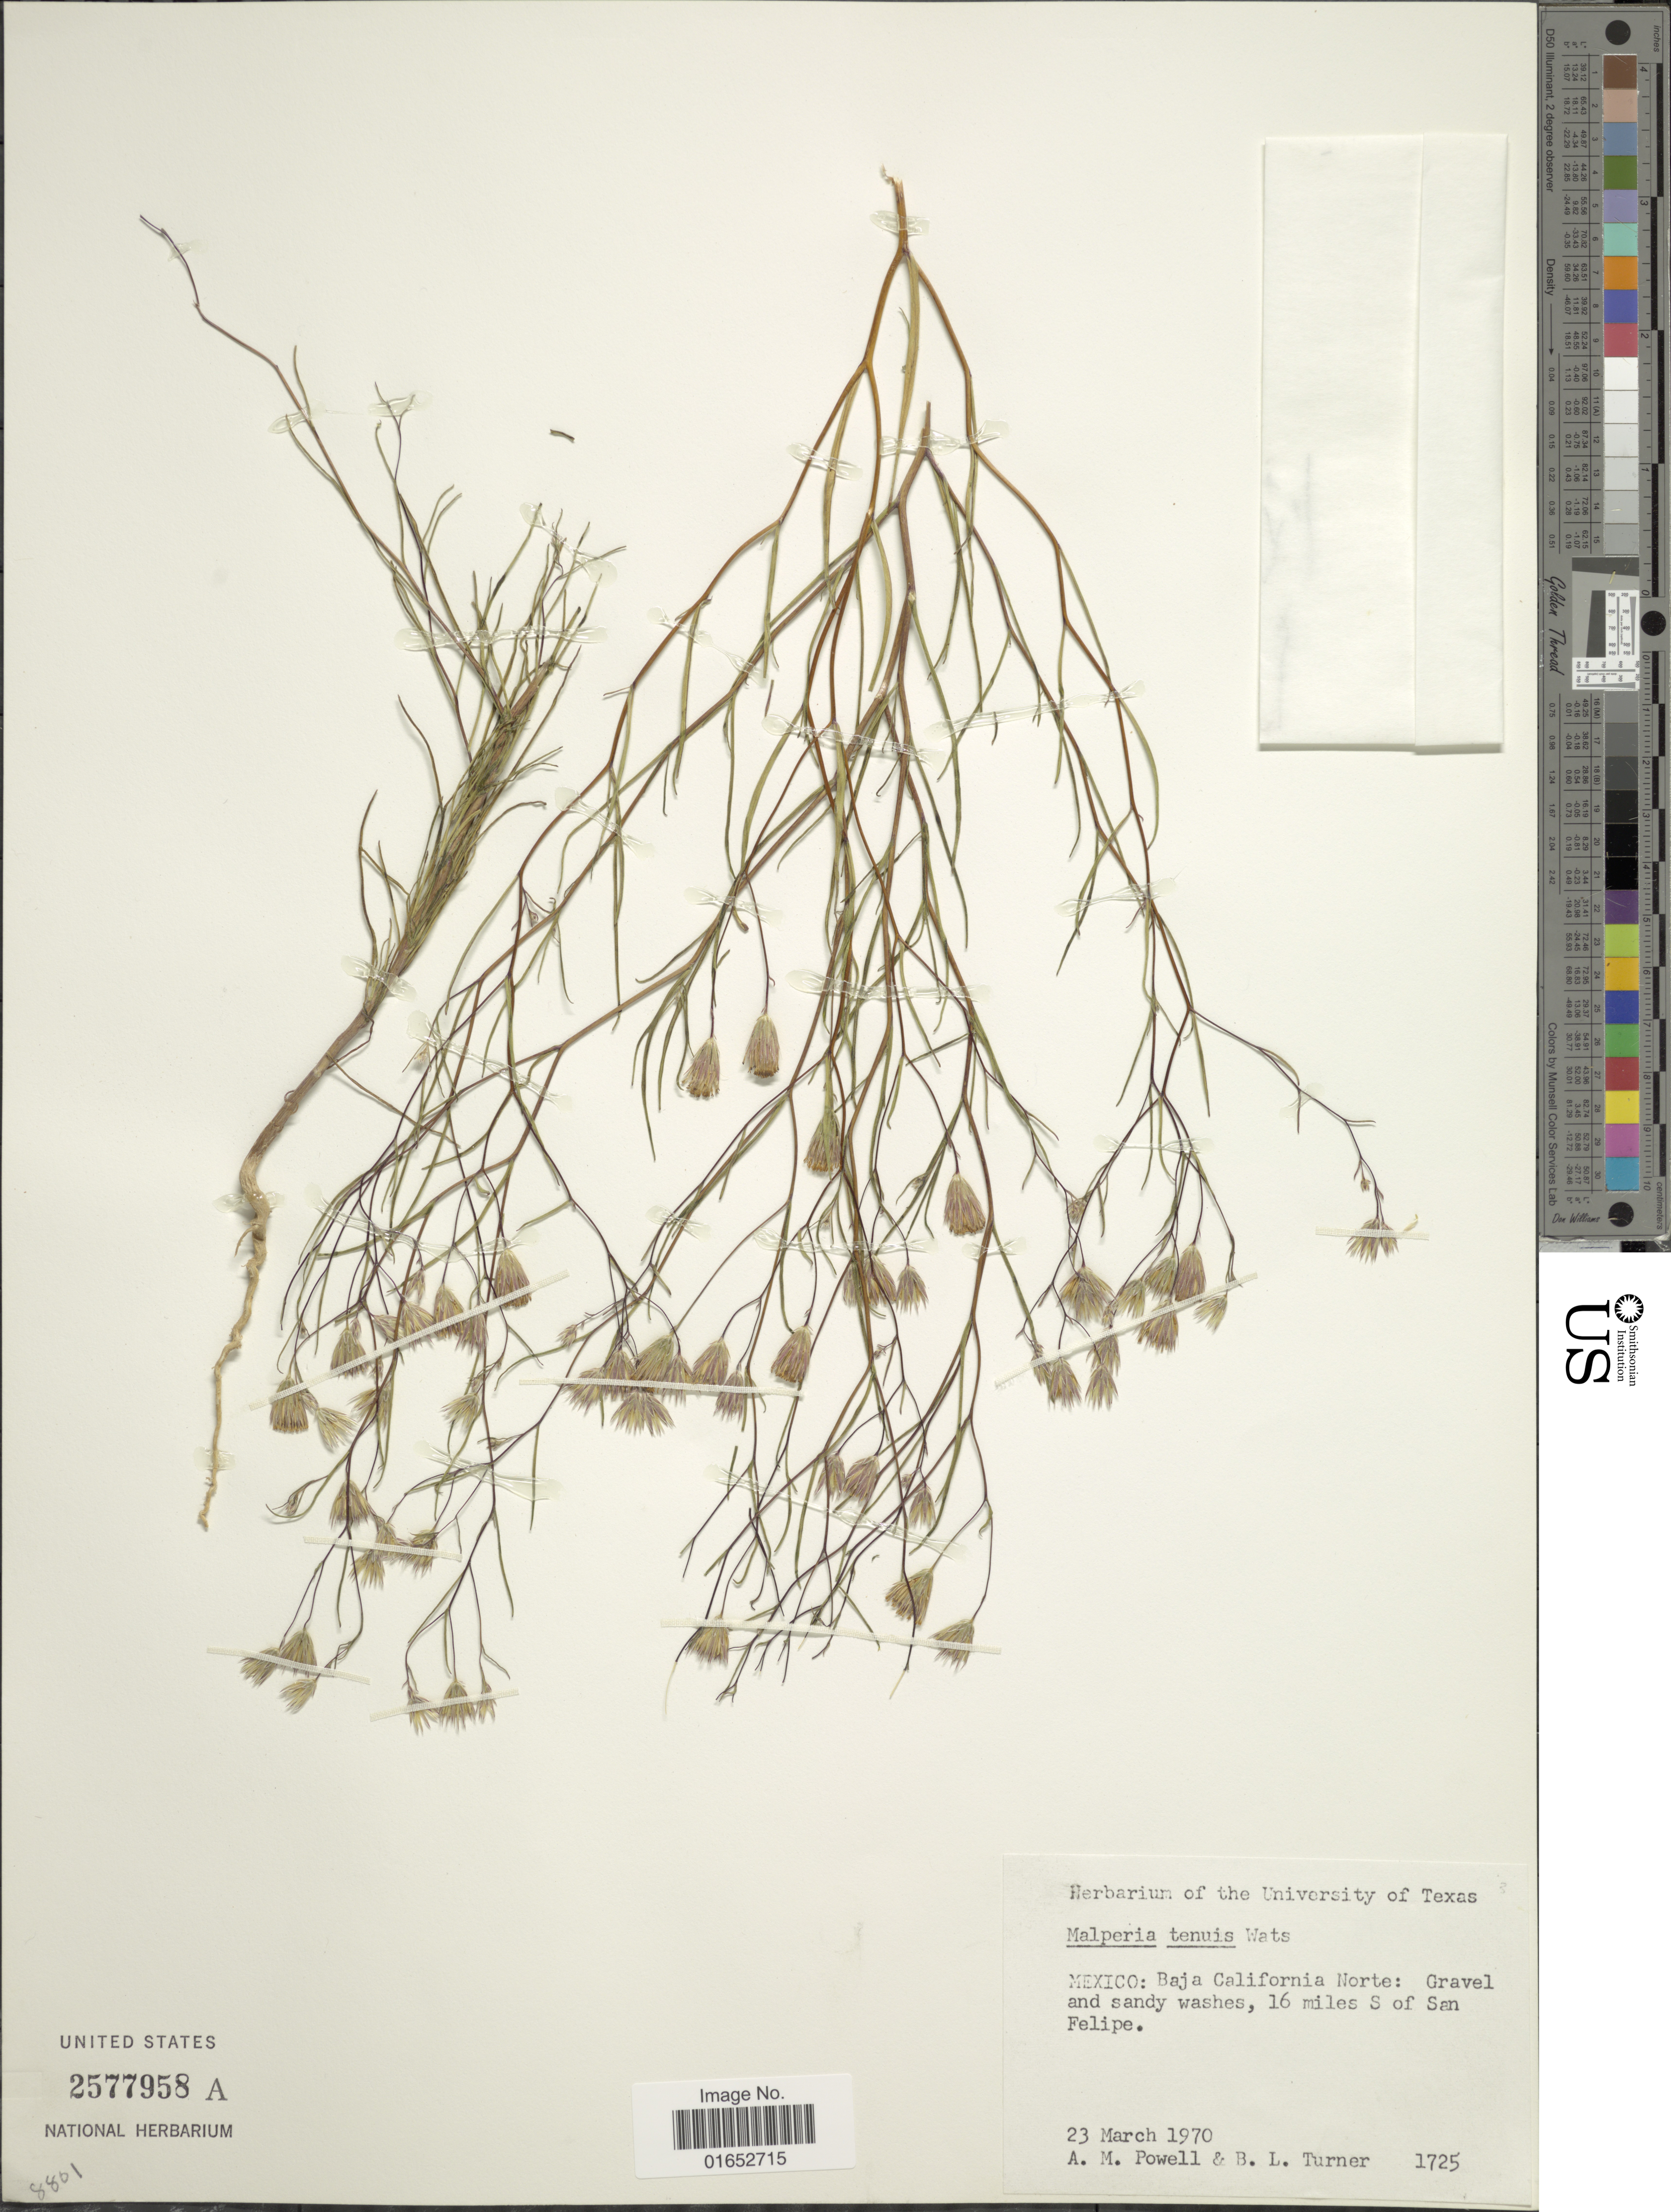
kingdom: Plantae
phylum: Tracheophyta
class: Magnoliopsida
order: Asterales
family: Asteraceae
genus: Malperia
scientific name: Malperia tenuis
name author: S. Watson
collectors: A. M. Powell & B. L. Turner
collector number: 1725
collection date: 1970-03-23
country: Mexico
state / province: Baja California Norte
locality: Gravel and sandy washes, 16 miles S of San Felipe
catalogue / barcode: US 2577958A